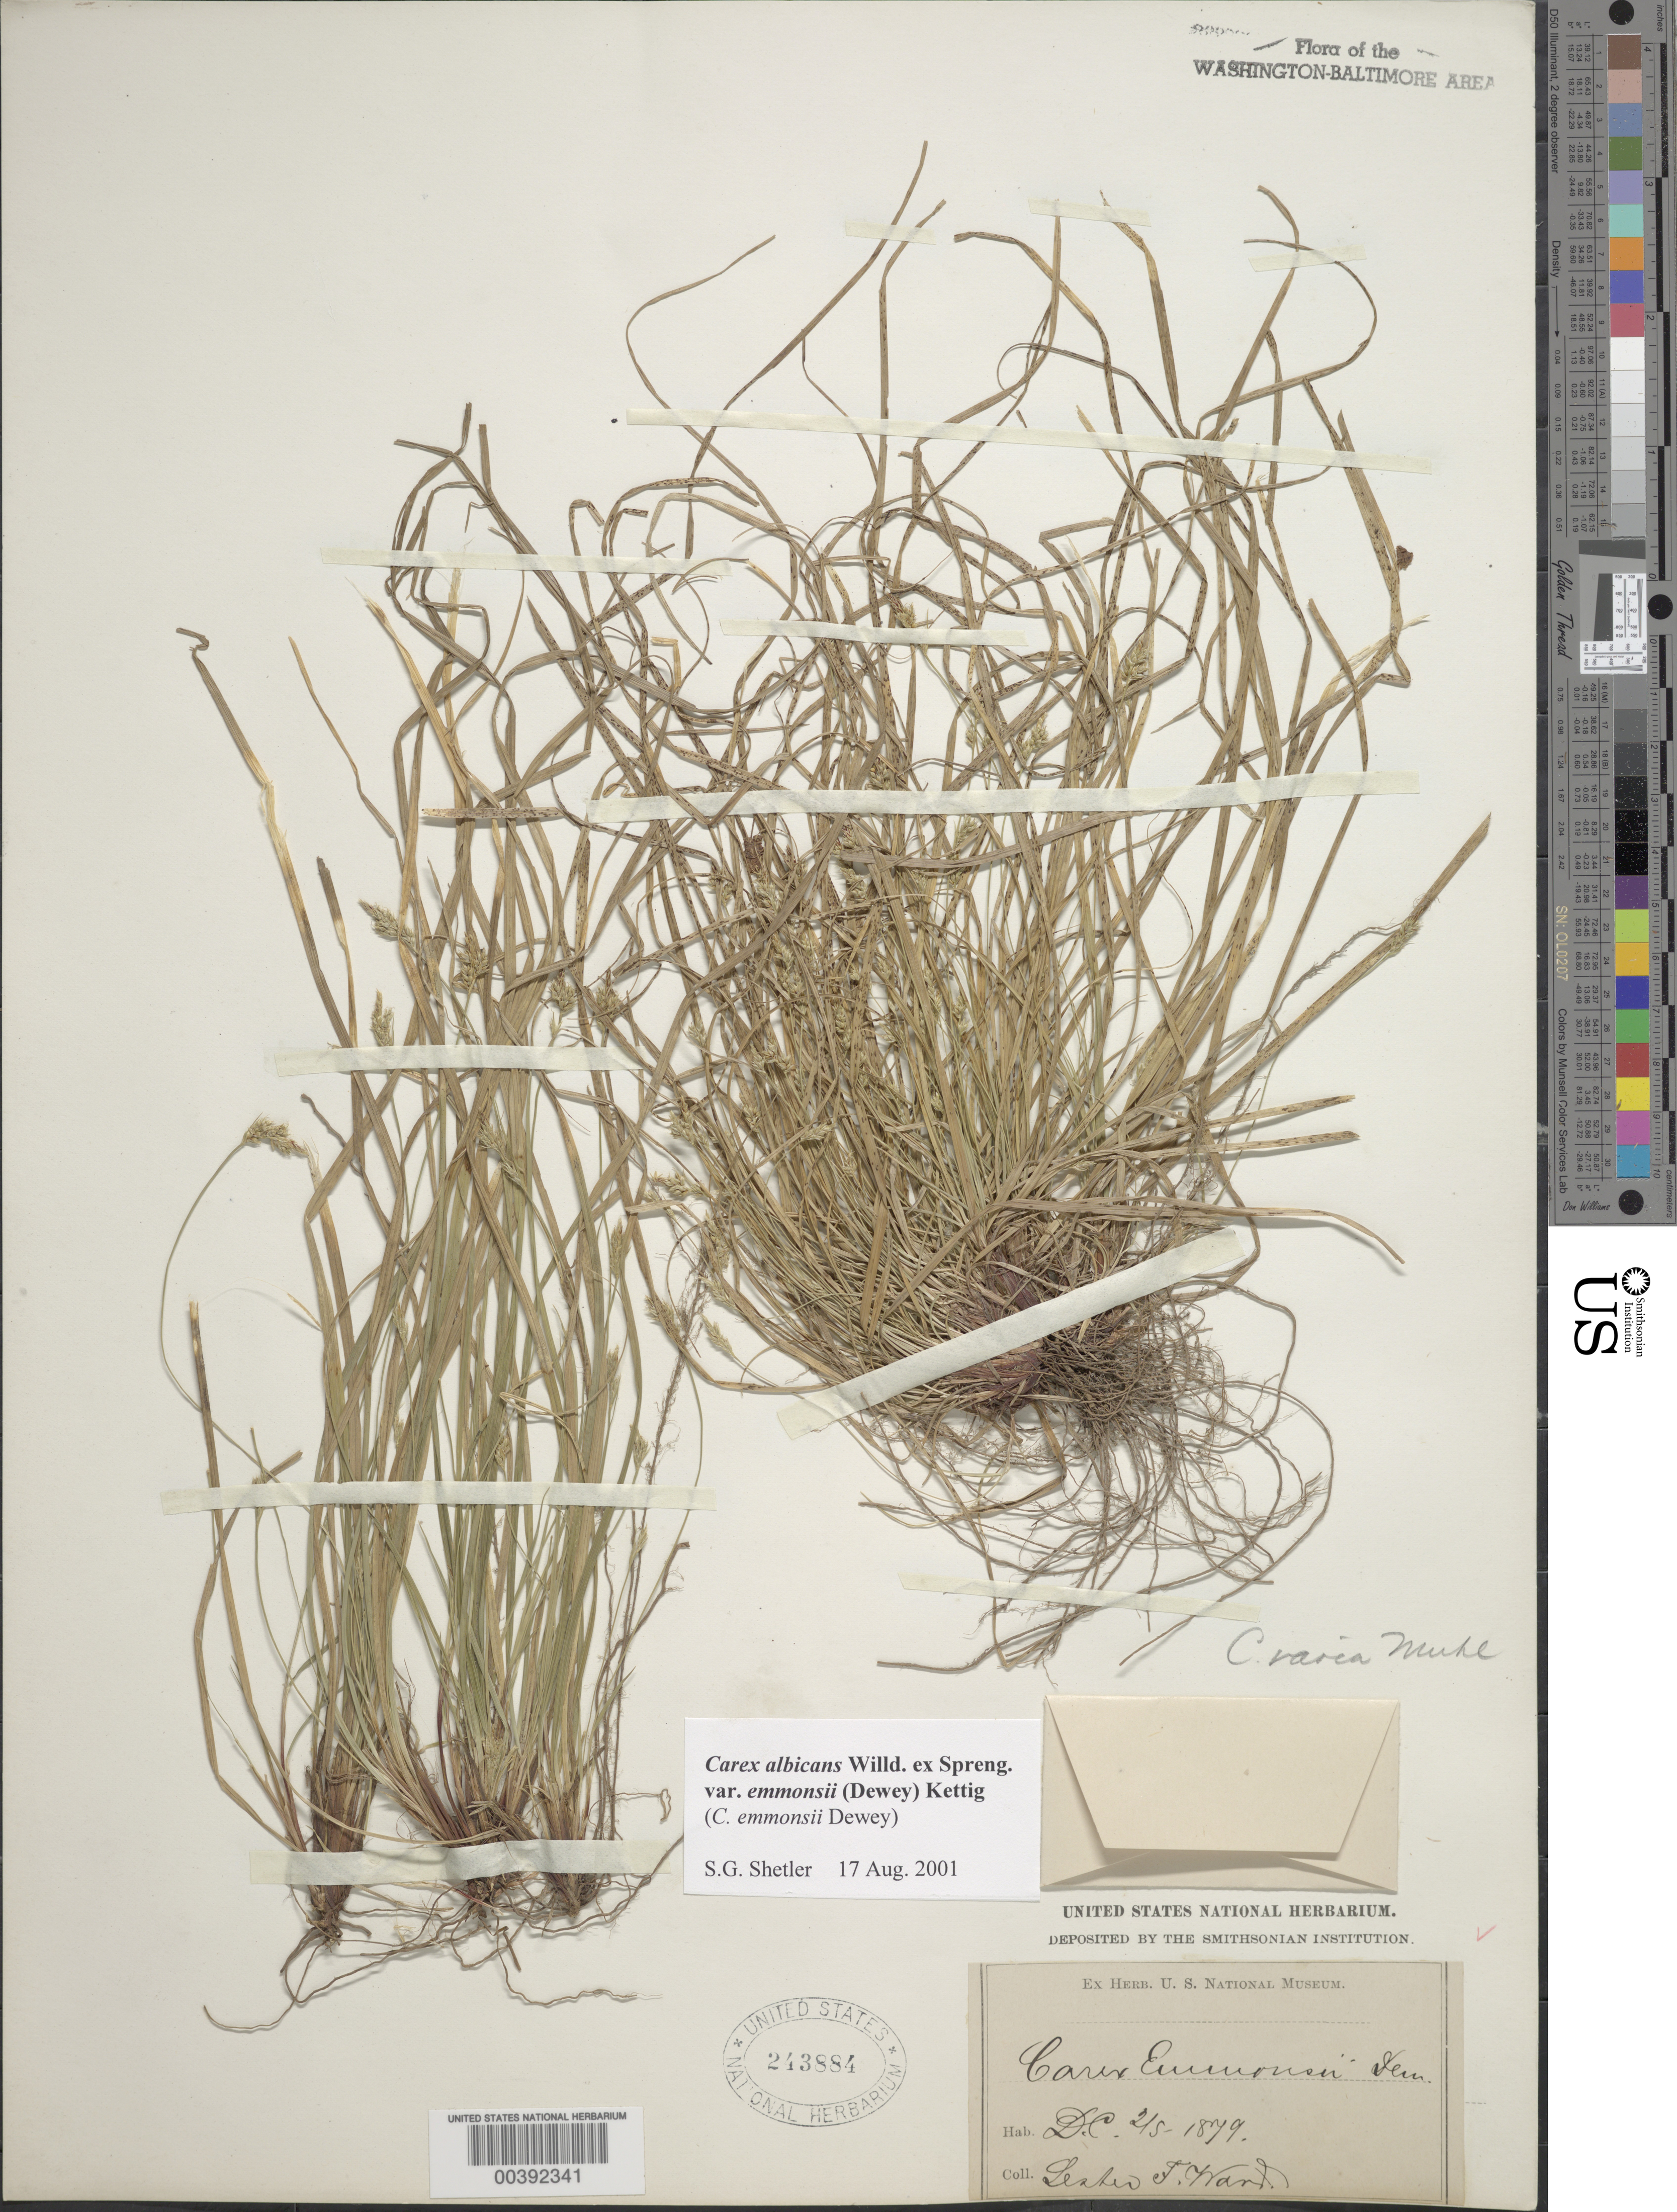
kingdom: Plantae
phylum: Tracheophyta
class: Liliopsida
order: Poales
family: Cyperaceae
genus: Carex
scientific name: Carex emmonsii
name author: Dewey ex Torr.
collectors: L. F. Ward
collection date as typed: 02 May 1879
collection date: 1879-05-02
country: United States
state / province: District of Columbia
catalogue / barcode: US 243884